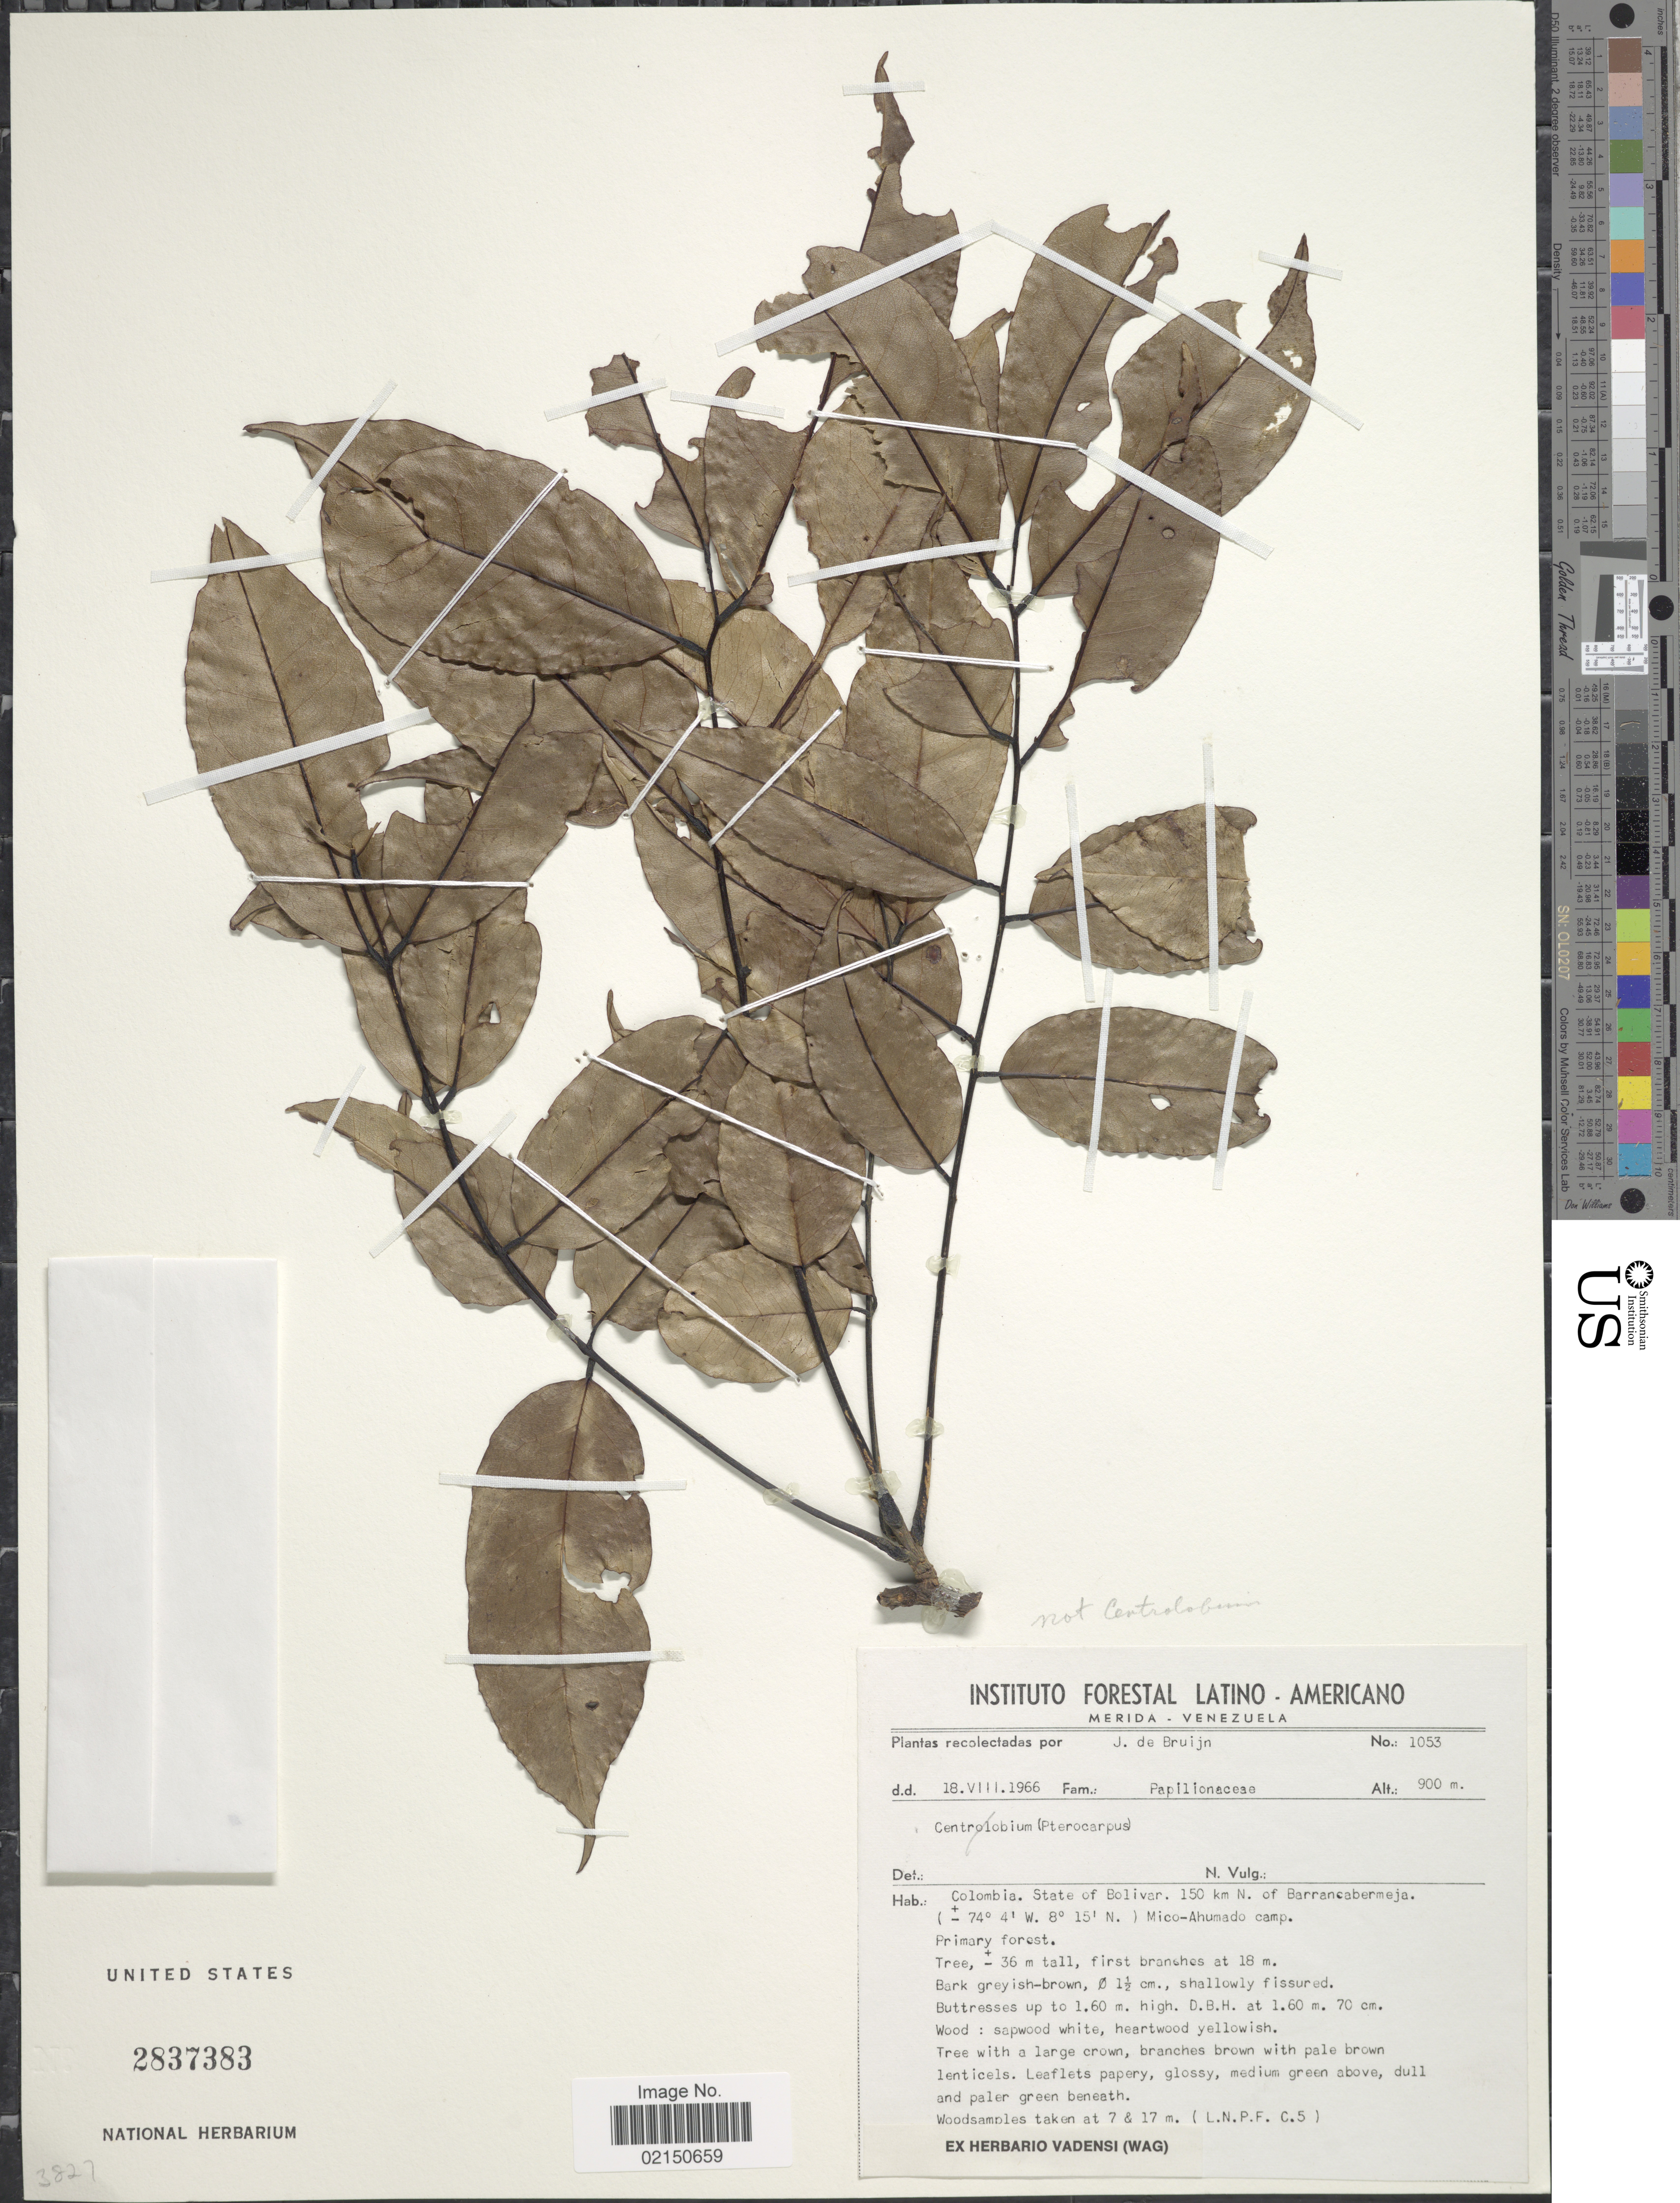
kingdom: Plantae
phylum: Tracheophyta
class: Magnoliopsida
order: Fabales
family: Fabaceae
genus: Pterocarpus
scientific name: Pterocarpus sp.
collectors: J. Bruijn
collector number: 1053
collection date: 1966-08-18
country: Colombia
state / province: Bolívar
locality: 150 km N. of Barrancabermeja. Mico-Ahumado camp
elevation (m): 900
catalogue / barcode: US 2837383